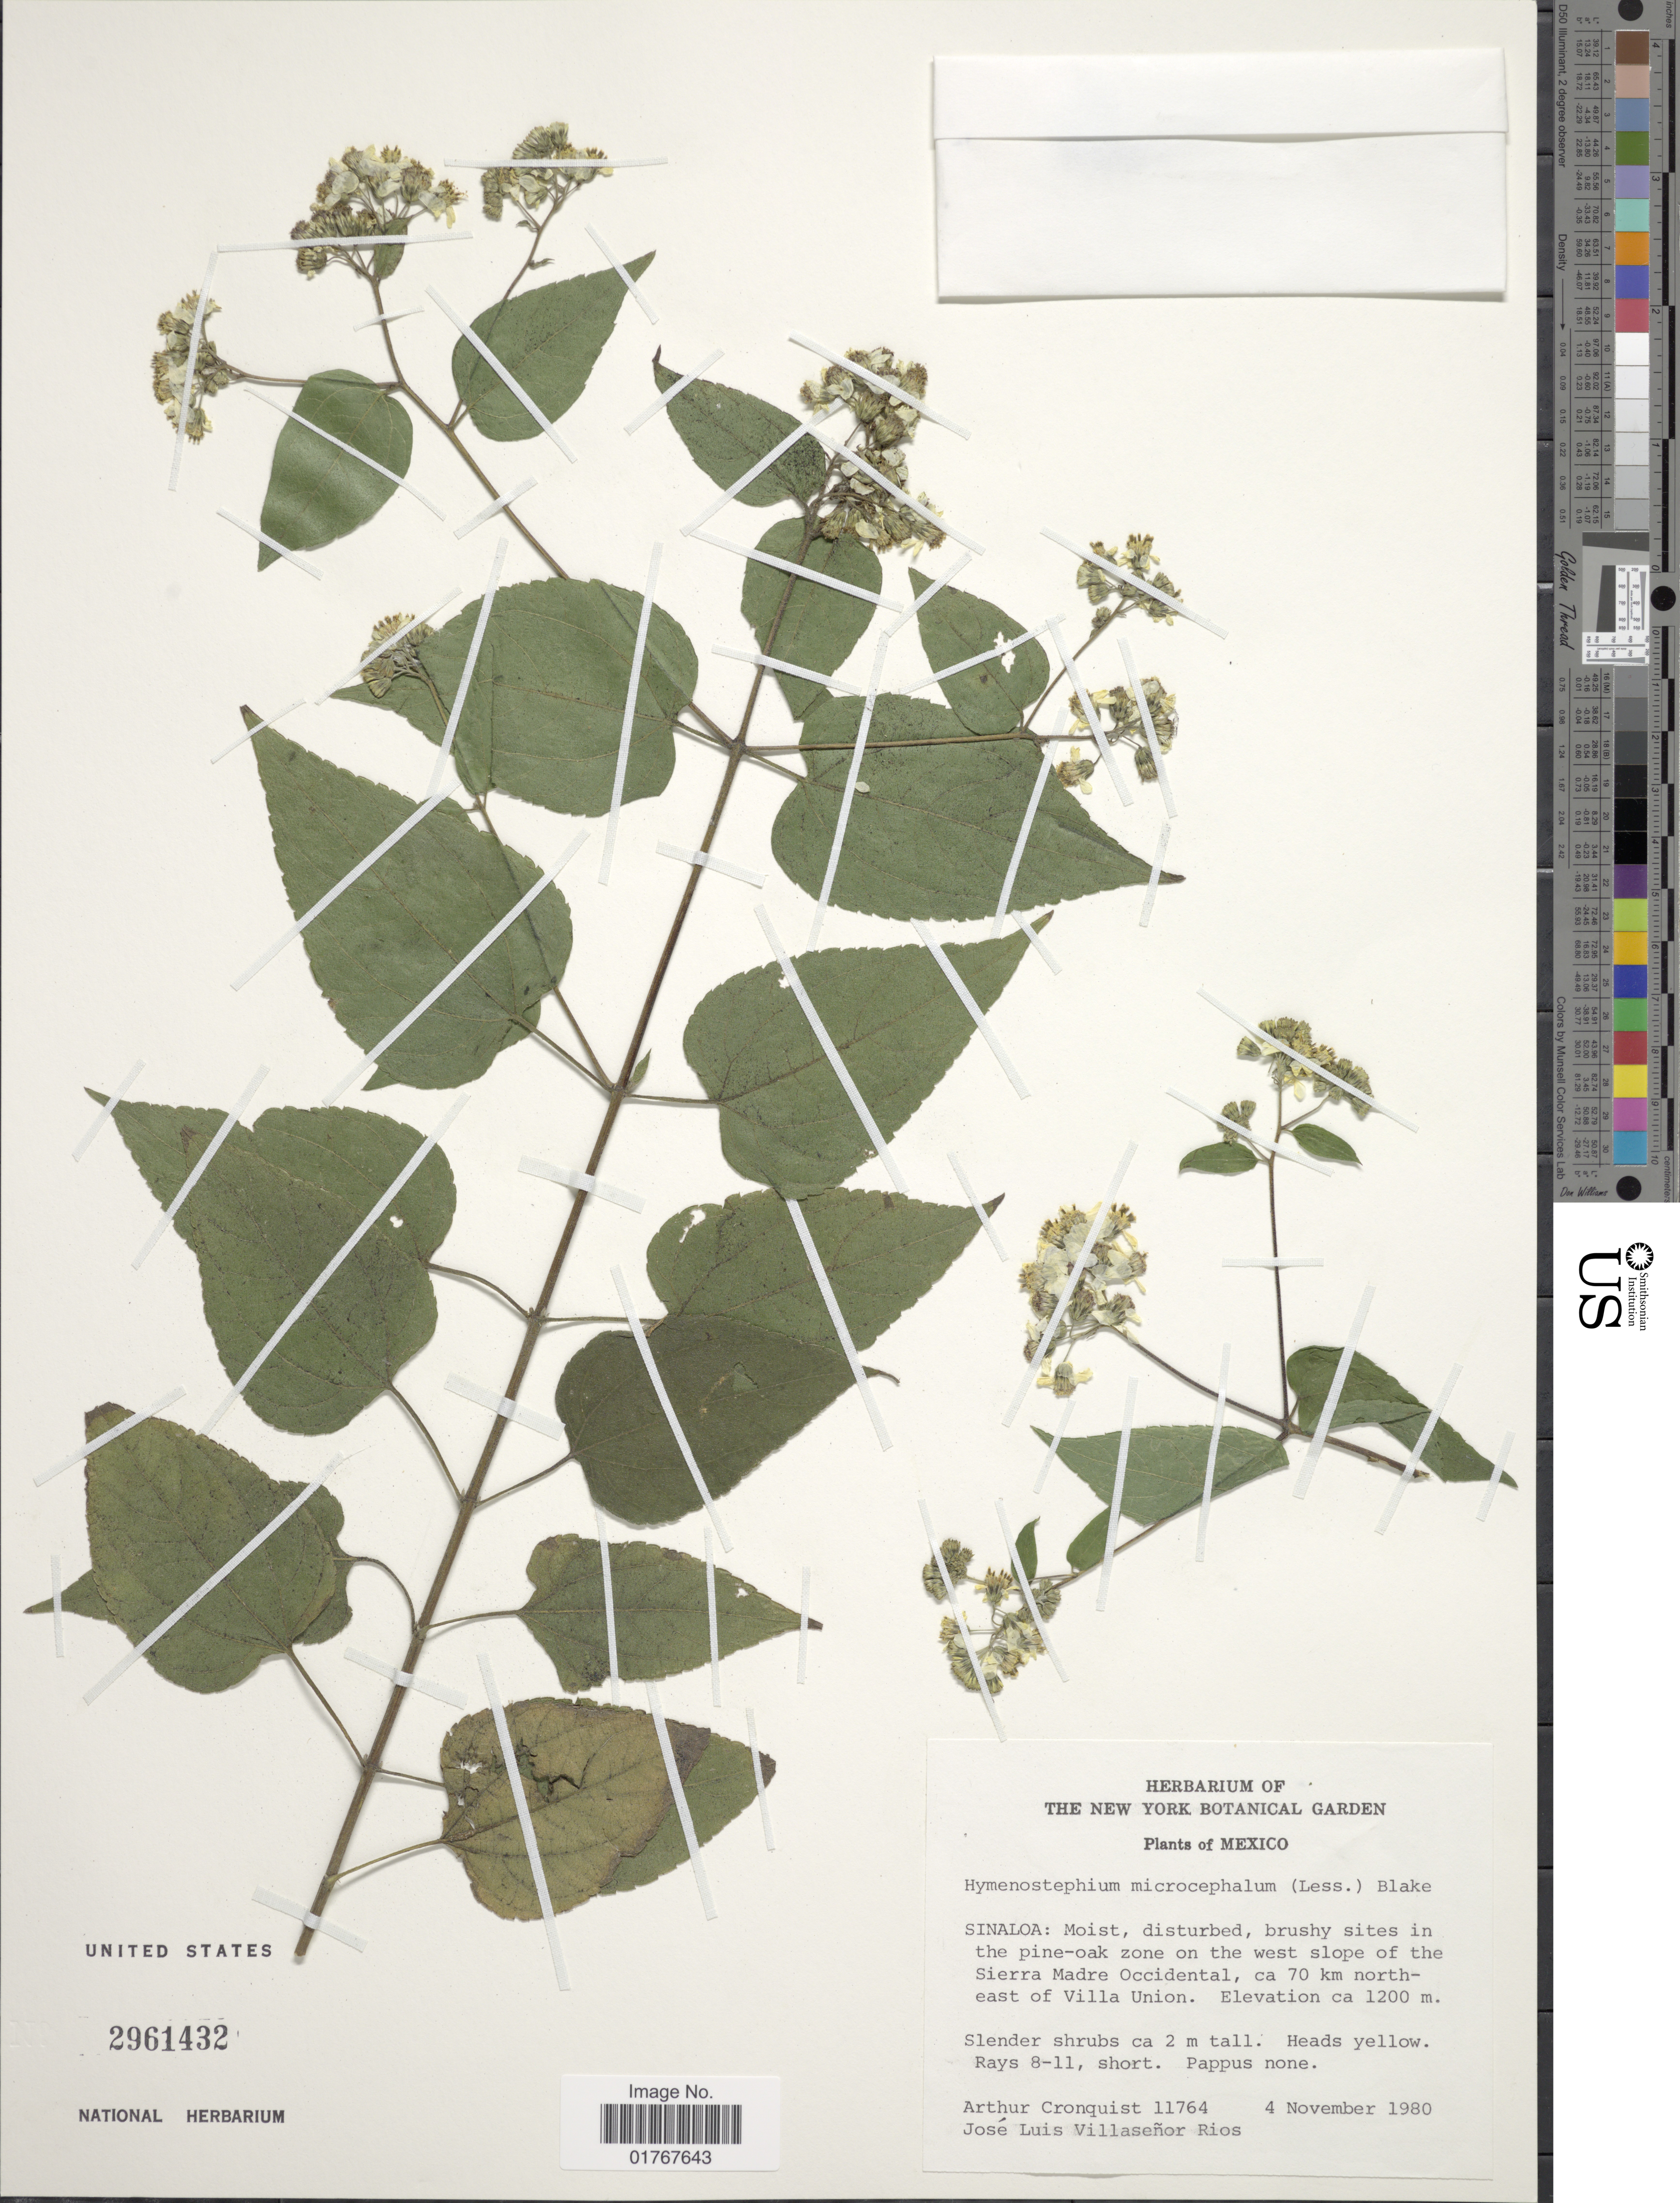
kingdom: Plantae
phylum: Tracheophyta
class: Magnoliopsida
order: Asterales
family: Asteraceae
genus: Viguiera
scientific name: Viguiera cordata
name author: (Hook. & Arn.) D'Arcy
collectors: A. J. Cronquist & J. L. Villasenor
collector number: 11764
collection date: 1980-11-04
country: Mexico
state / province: Sinaloa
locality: Moist, disturbed, brushy sites in the pine-oak zone on the west slope of the Sierra Madre Occidental, ca 70 km north-est of Villa Union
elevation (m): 1200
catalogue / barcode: US 2961432